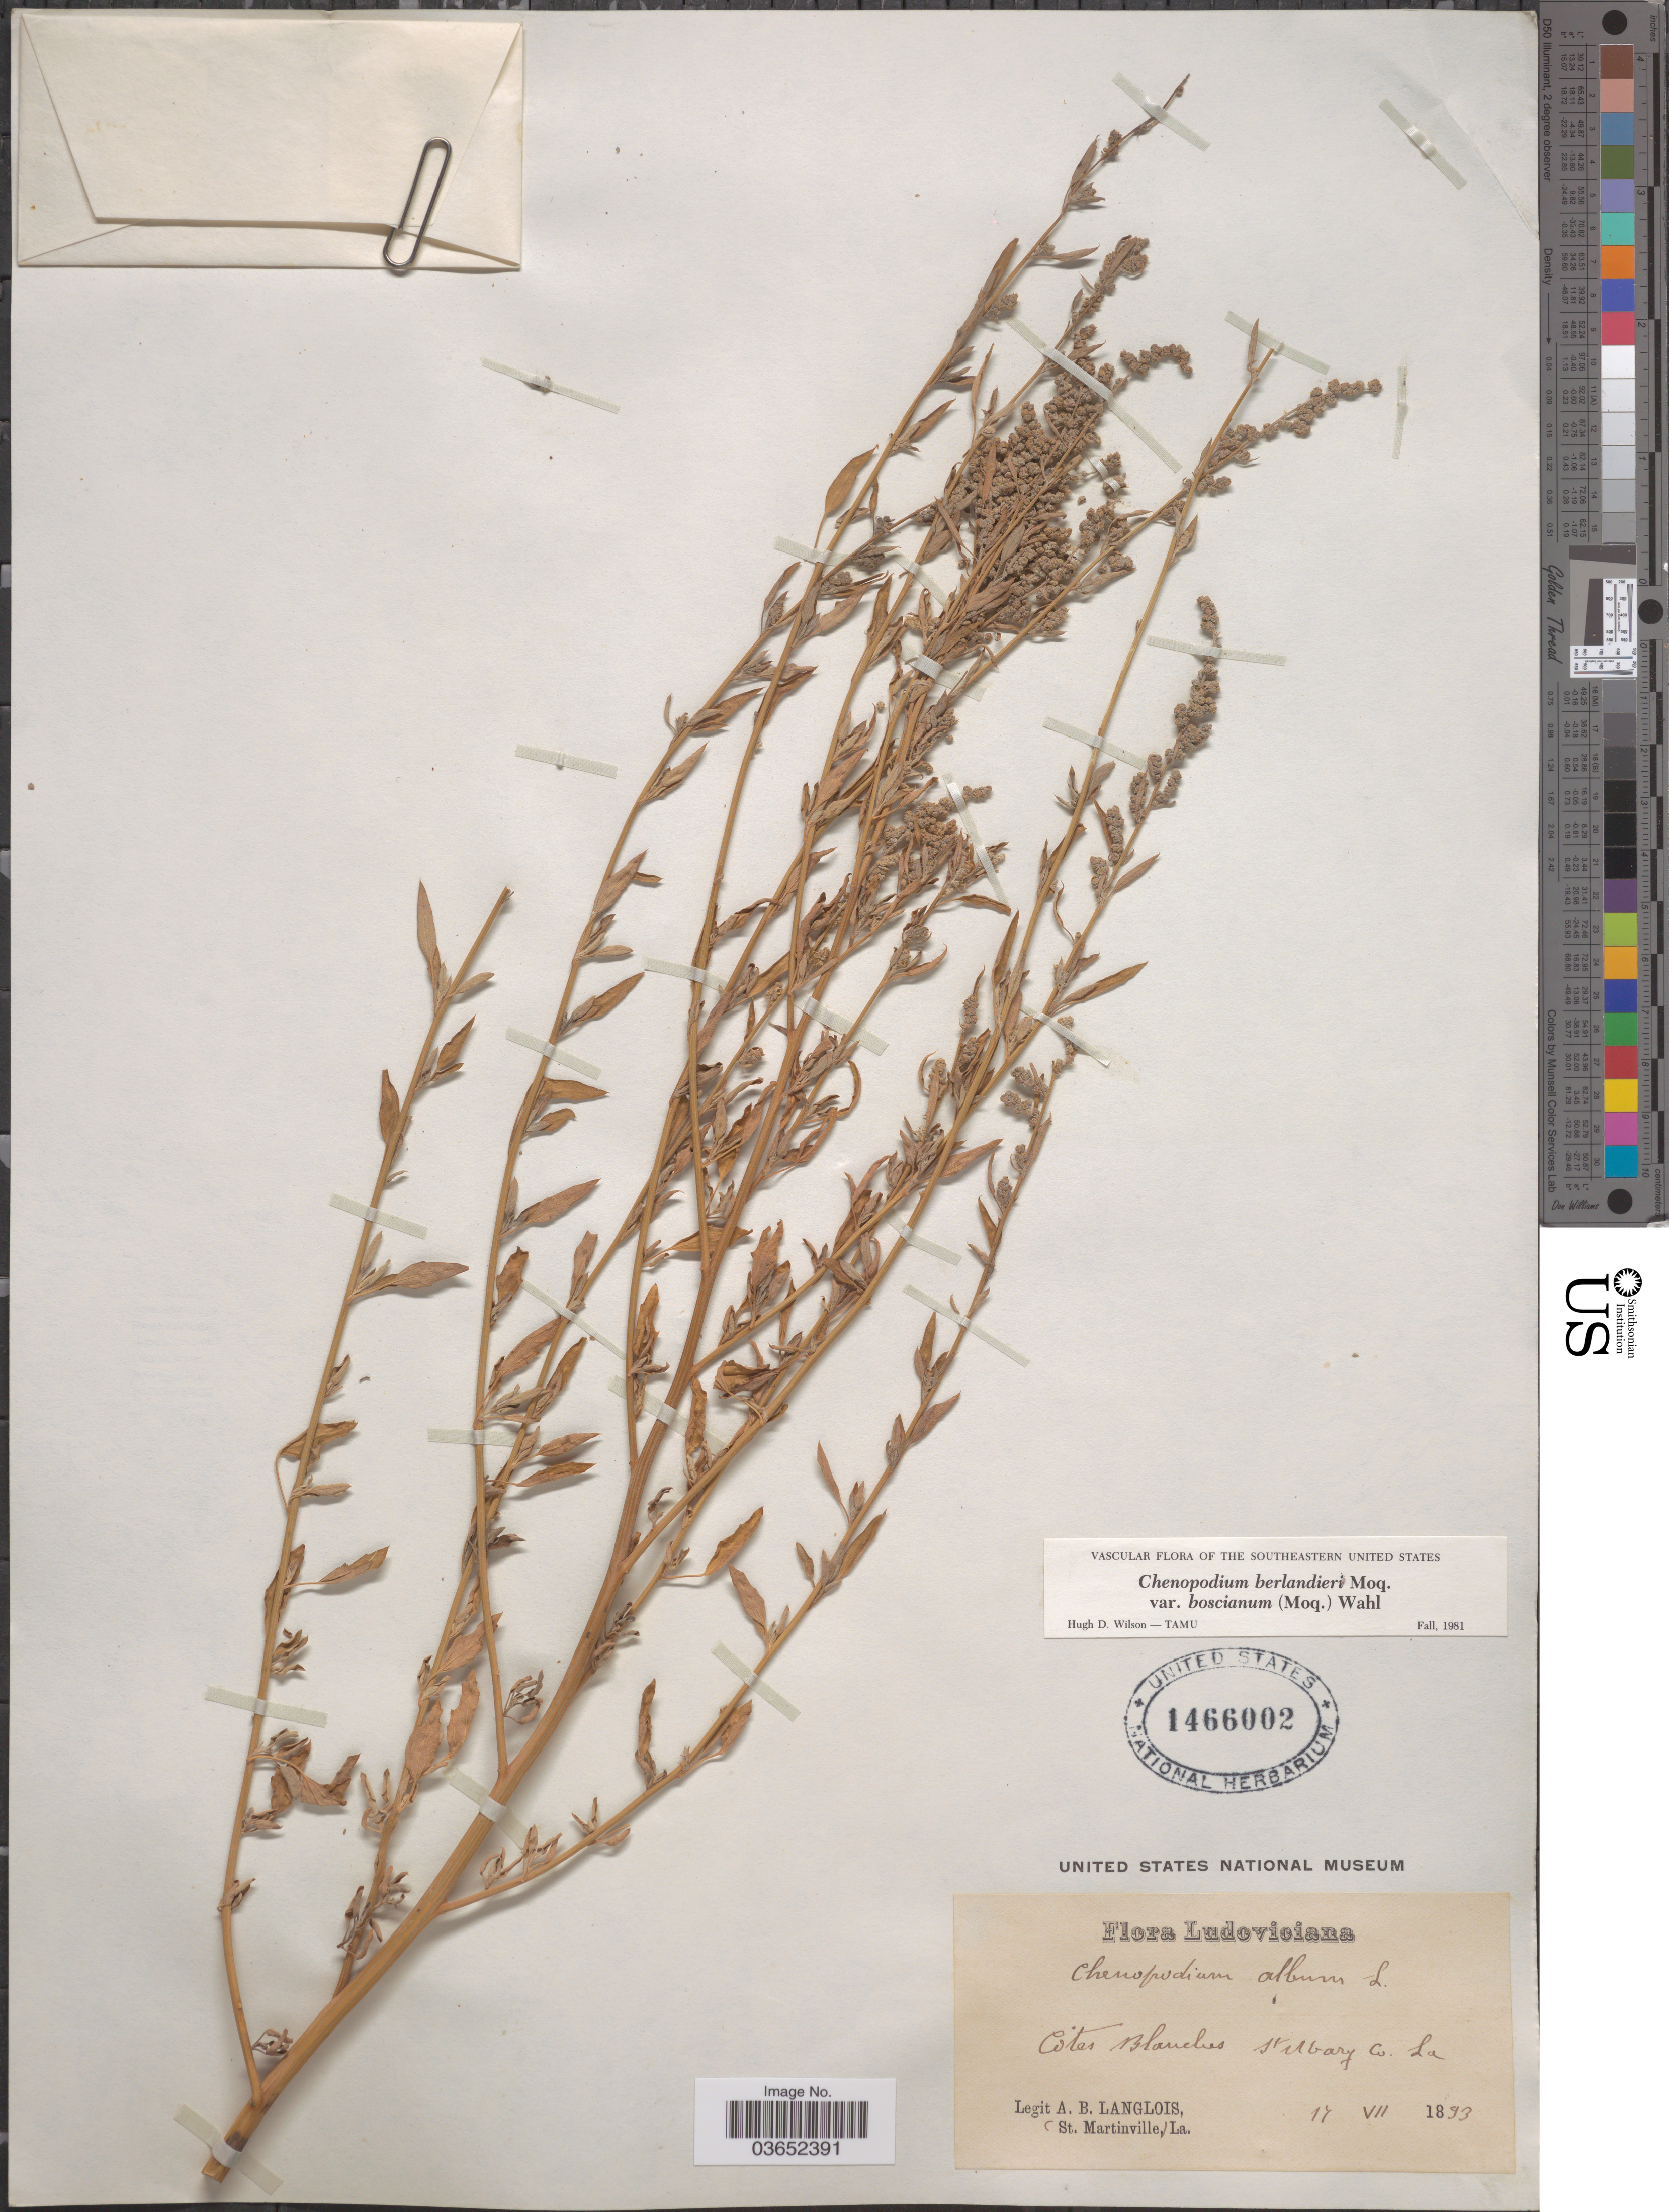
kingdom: Plantae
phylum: Tracheophyta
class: Magnoliopsida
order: Caryophyllales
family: Amaranthaceae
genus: Chenopodium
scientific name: Chenopodium berlandieri var. boscianum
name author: (Moq.) Wahl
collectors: A. Langlois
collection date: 1893-07-17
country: United States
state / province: Louisiana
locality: Côtes Blanches St. Mary Co.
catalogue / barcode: US 1466002